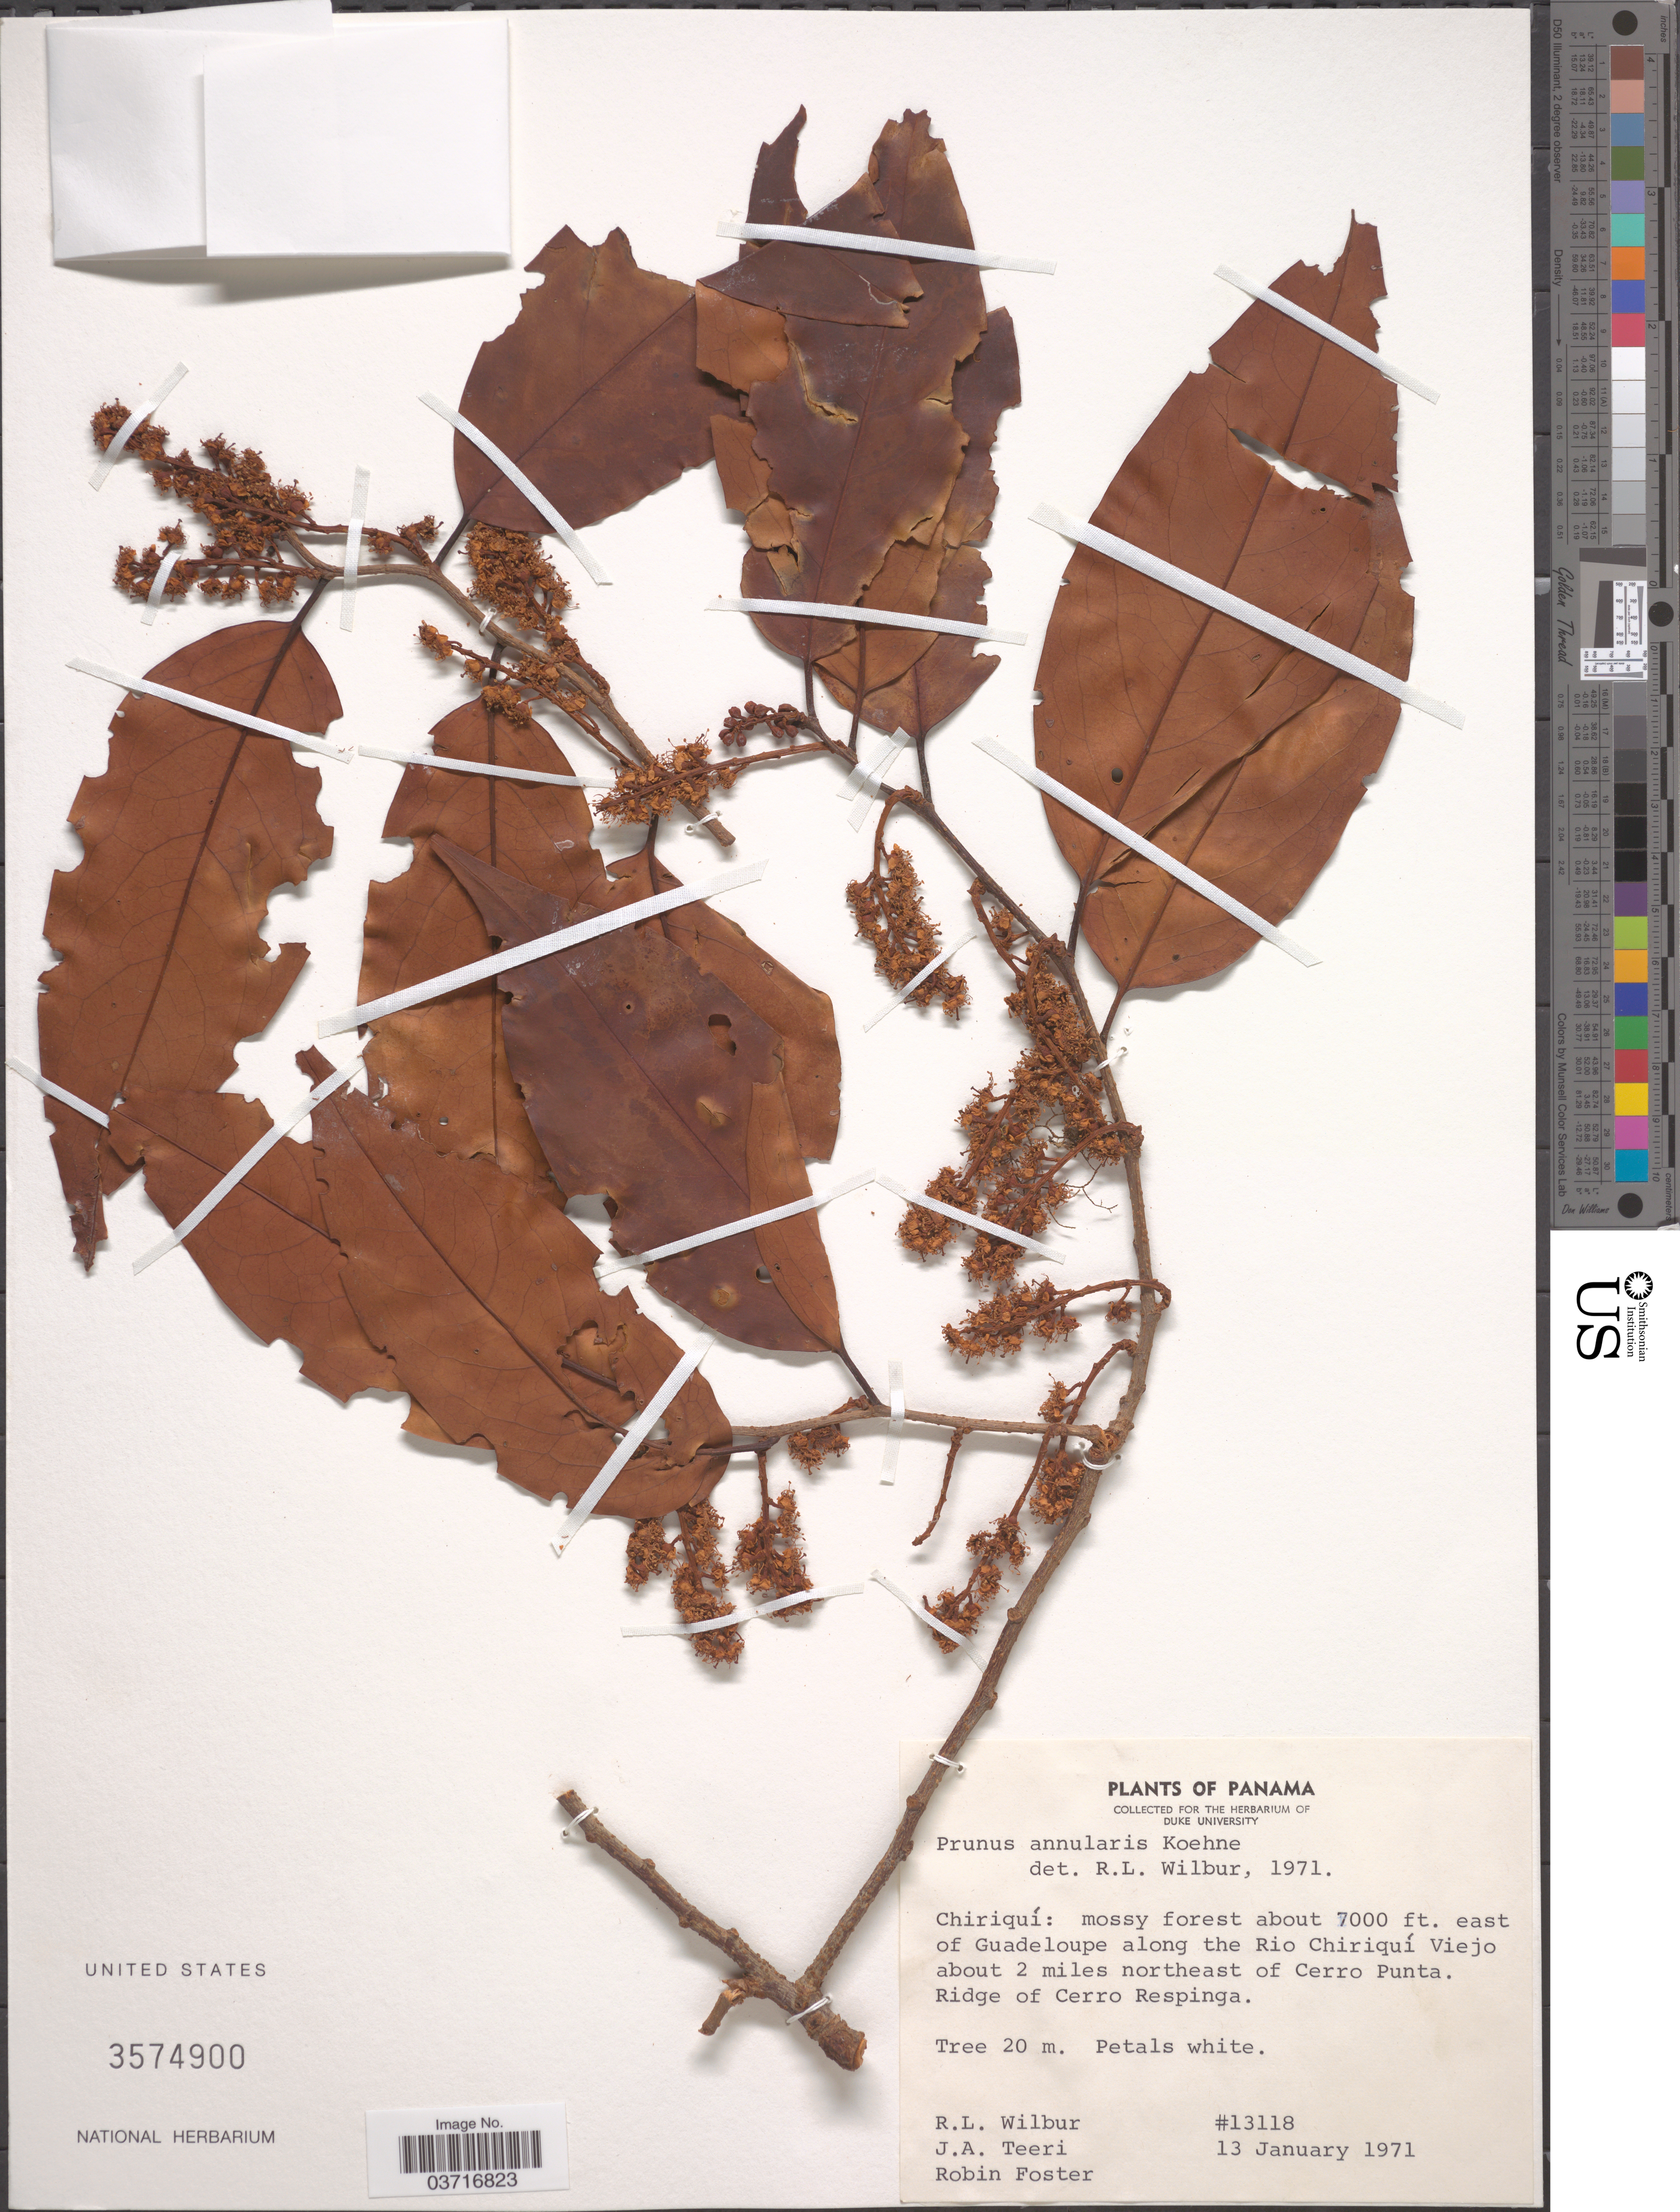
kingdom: Plantae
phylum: Tracheophyta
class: Magnoliopsida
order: Rosales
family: Rosaceae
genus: Prunus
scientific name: Prunus annularis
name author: Koehne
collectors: R. L. Wilbur, J. Teeri & R. B. Foster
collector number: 13118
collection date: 1971-01-13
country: Panama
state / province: Chiriqui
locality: East of Guadeloupe along the Rio Chiriquí Viejo about 2 miles northeast of Cerro Punta. Ridge of Cerro Respinga.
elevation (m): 2134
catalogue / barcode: US 3574900